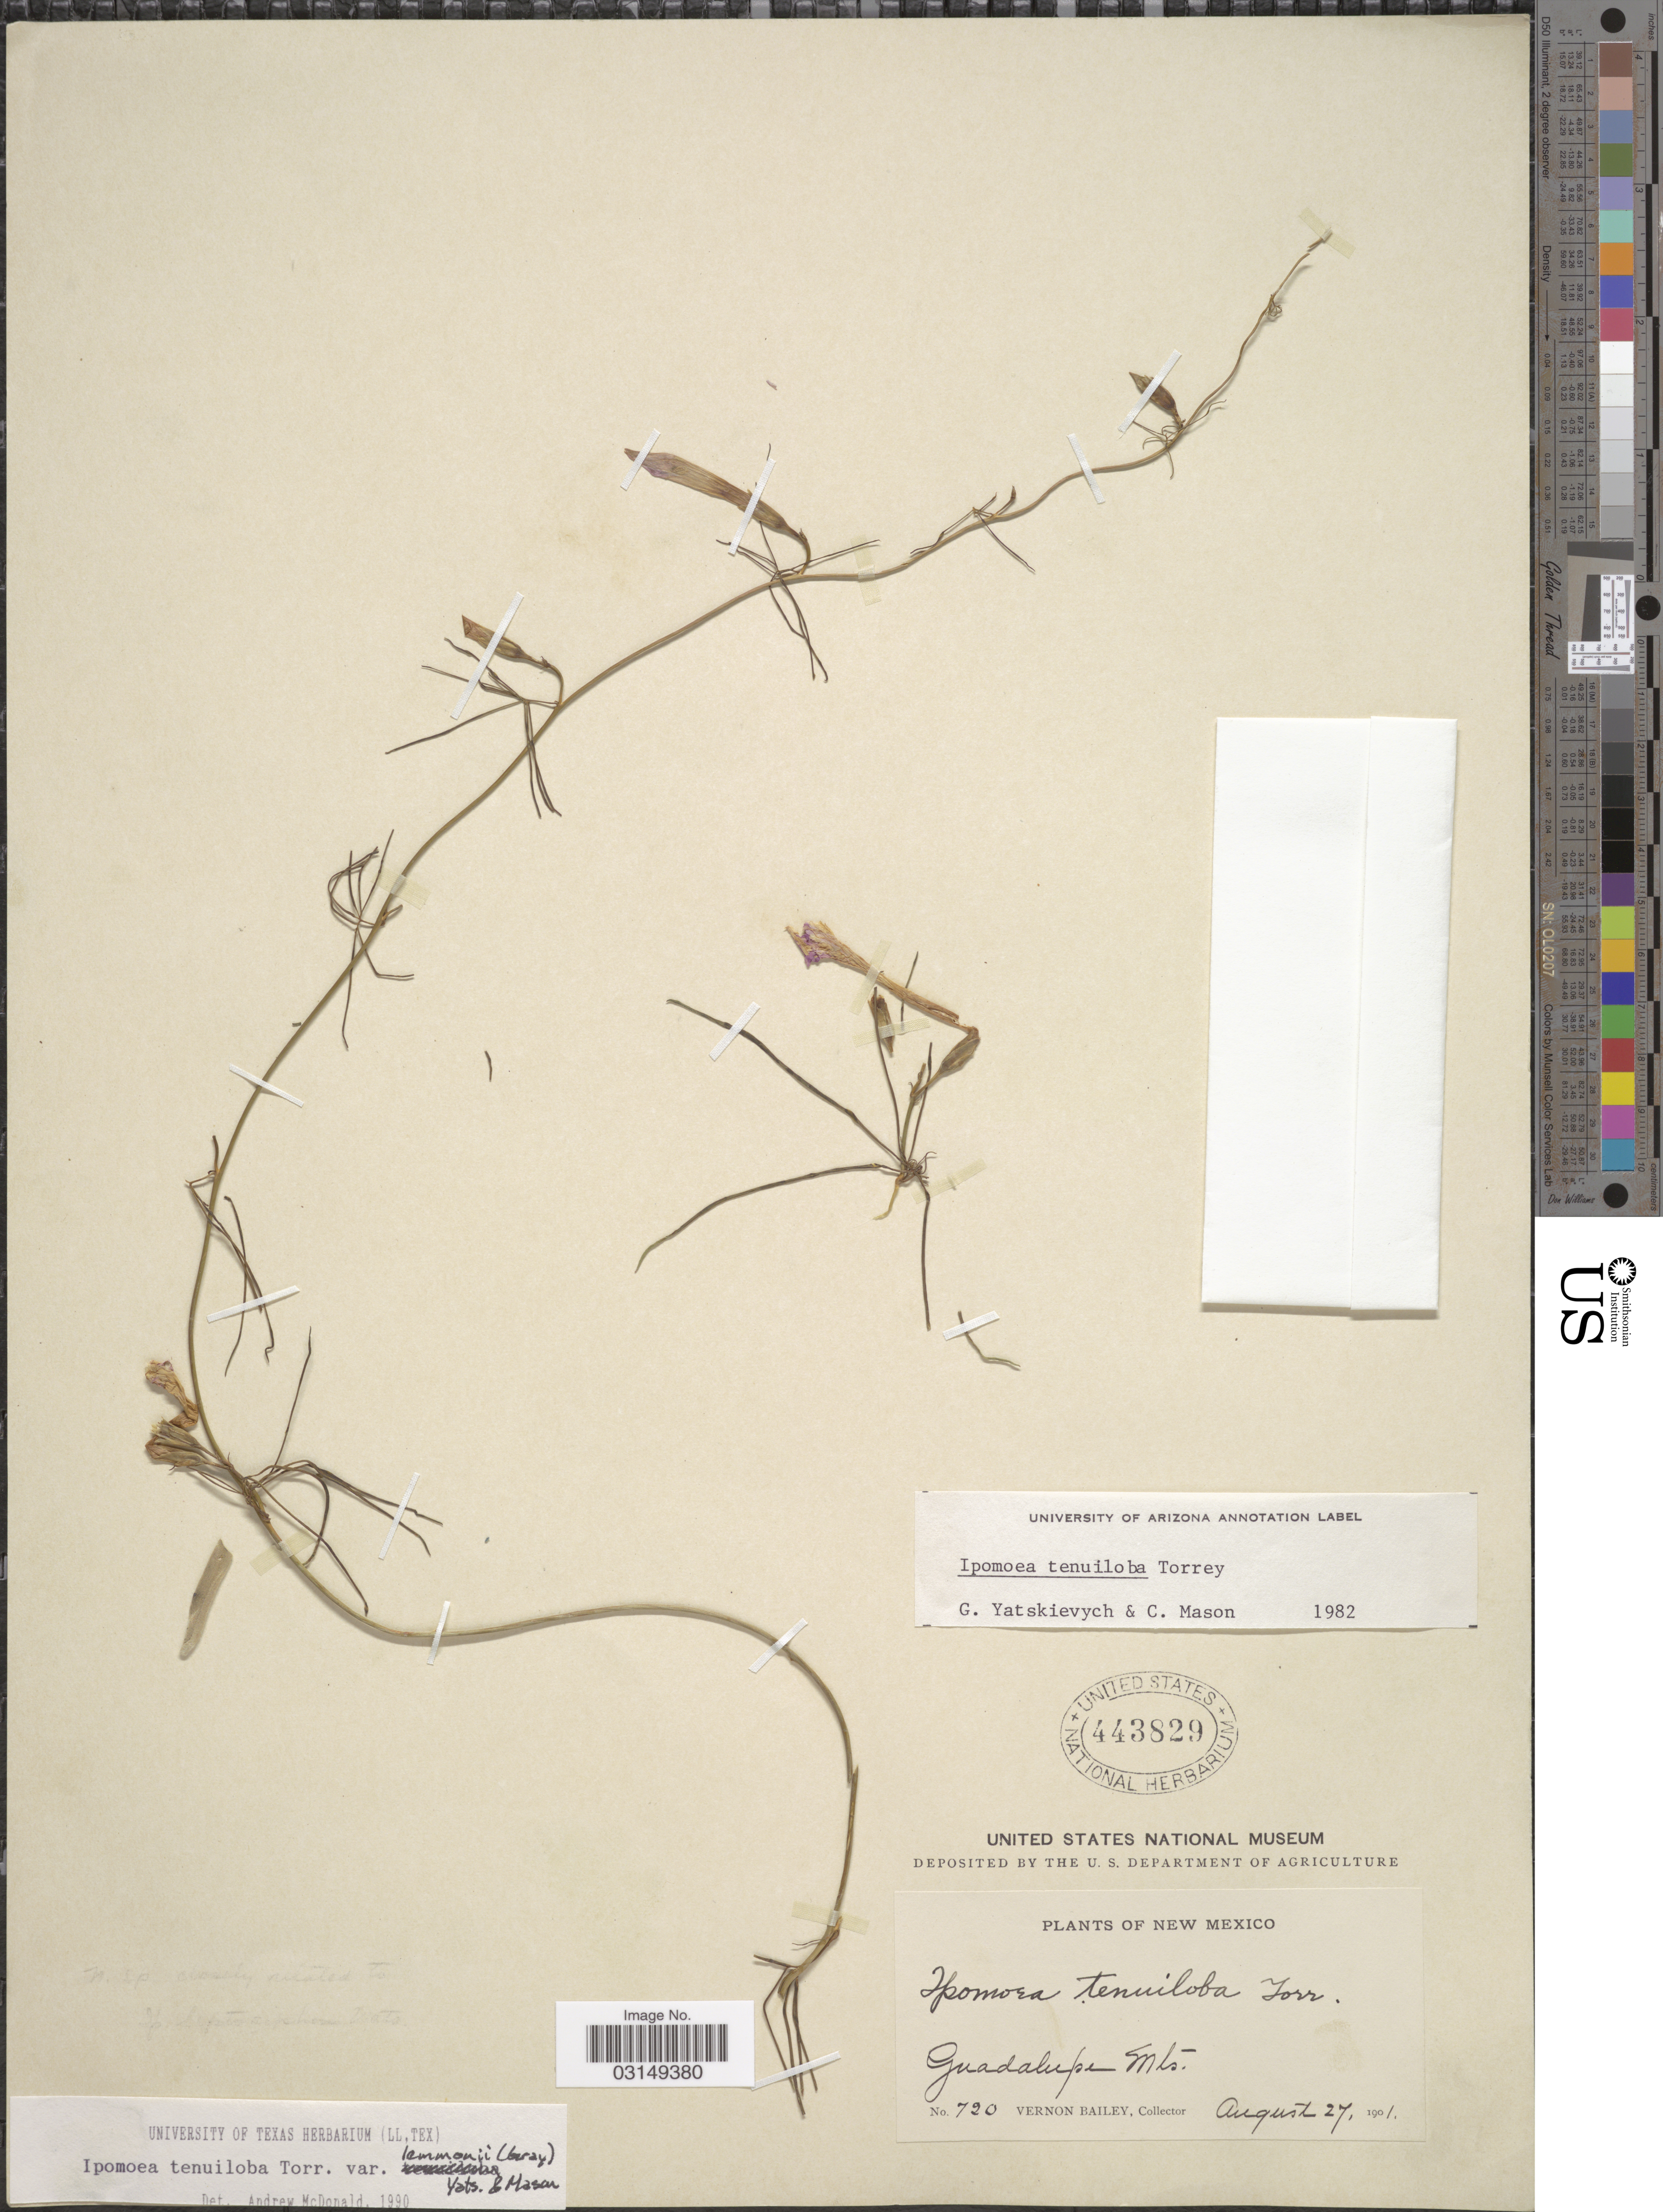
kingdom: Plantae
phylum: Tracheophyta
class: Magnoliopsida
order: Solanales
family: Convolvulaceae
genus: Ipomoea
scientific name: Ipomoea tenuiloba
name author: Torr. in Emory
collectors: V. O. Bailey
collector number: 720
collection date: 1901-08-27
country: United States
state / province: New Mexico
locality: Guadalupe Mts.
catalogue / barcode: US 443829